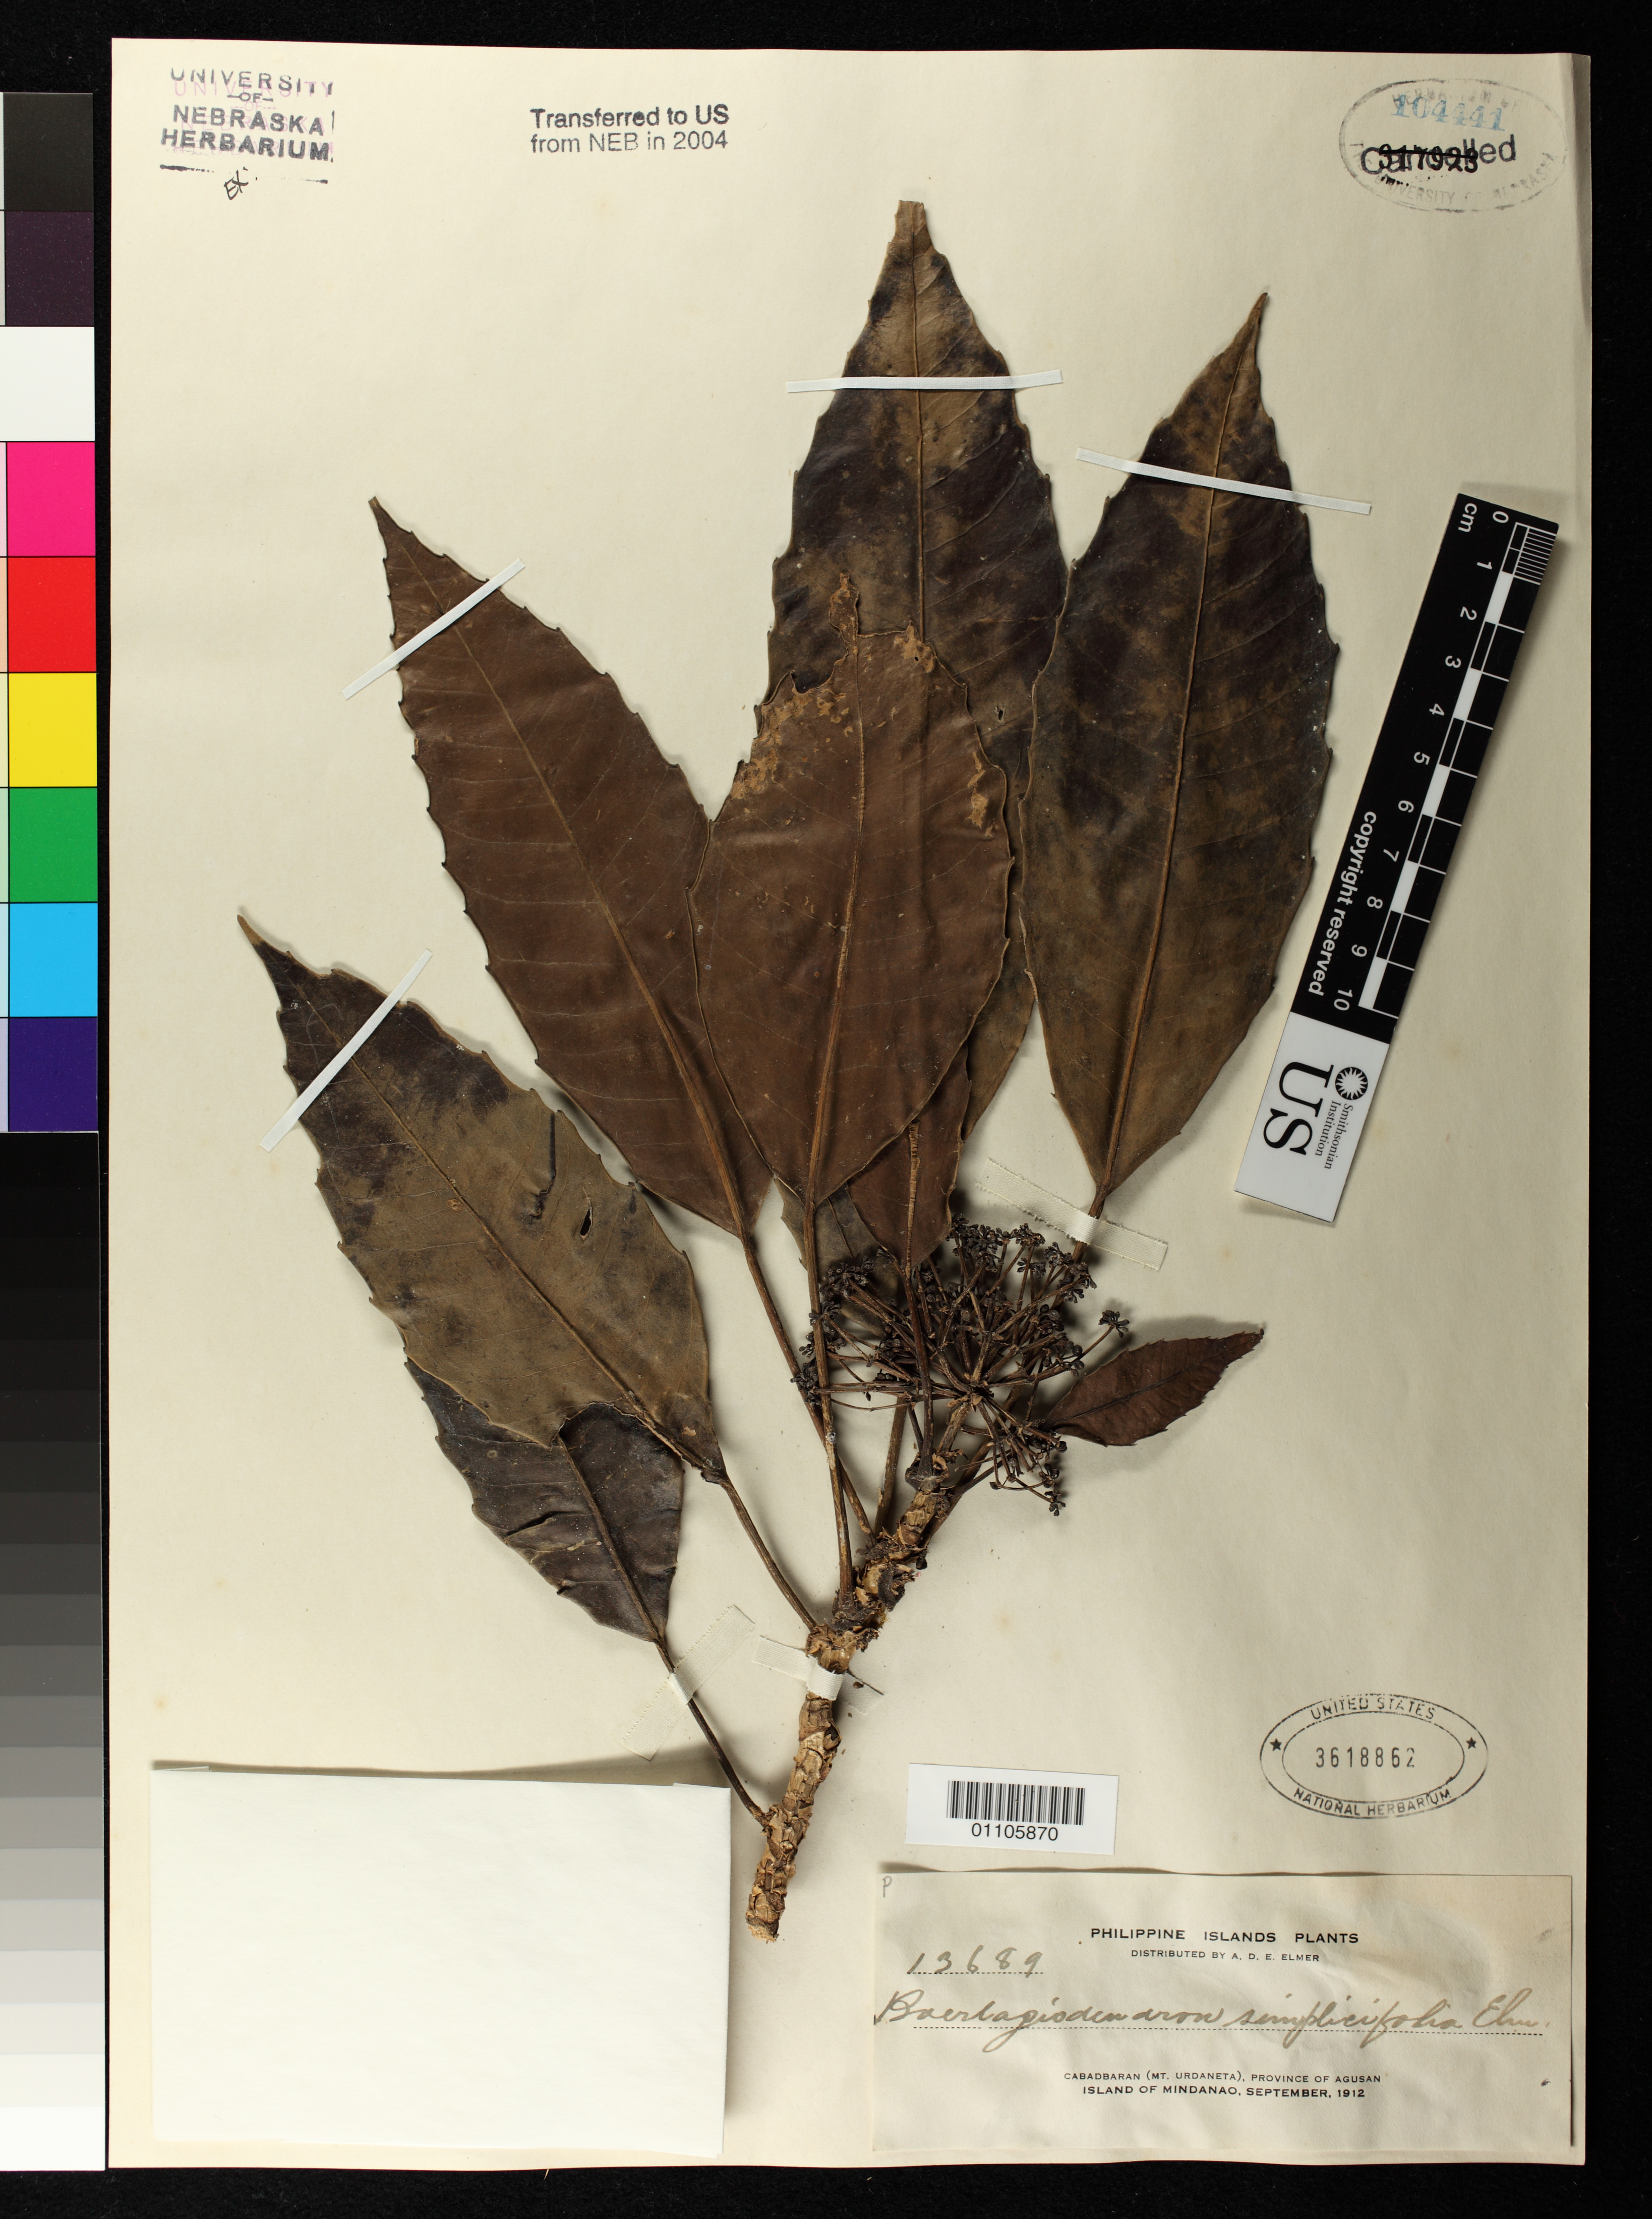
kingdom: Plantae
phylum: Tracheophyta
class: Magnoliopsida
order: Apiales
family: Araliaceae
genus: Boerlagiodendron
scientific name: Boerlagiodendron simplicifolia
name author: Elmer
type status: Isotype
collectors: A. D. E. Elmer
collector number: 13689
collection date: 1912-07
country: Philippines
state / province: Caraga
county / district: Agusan del Norte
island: Mindanao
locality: Cabadbaran (Mt. Urdaneta), province of Agusan, Island of Mindanao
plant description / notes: Specimen ex herb. NEB, transferred to US in 2004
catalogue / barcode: US 3618862